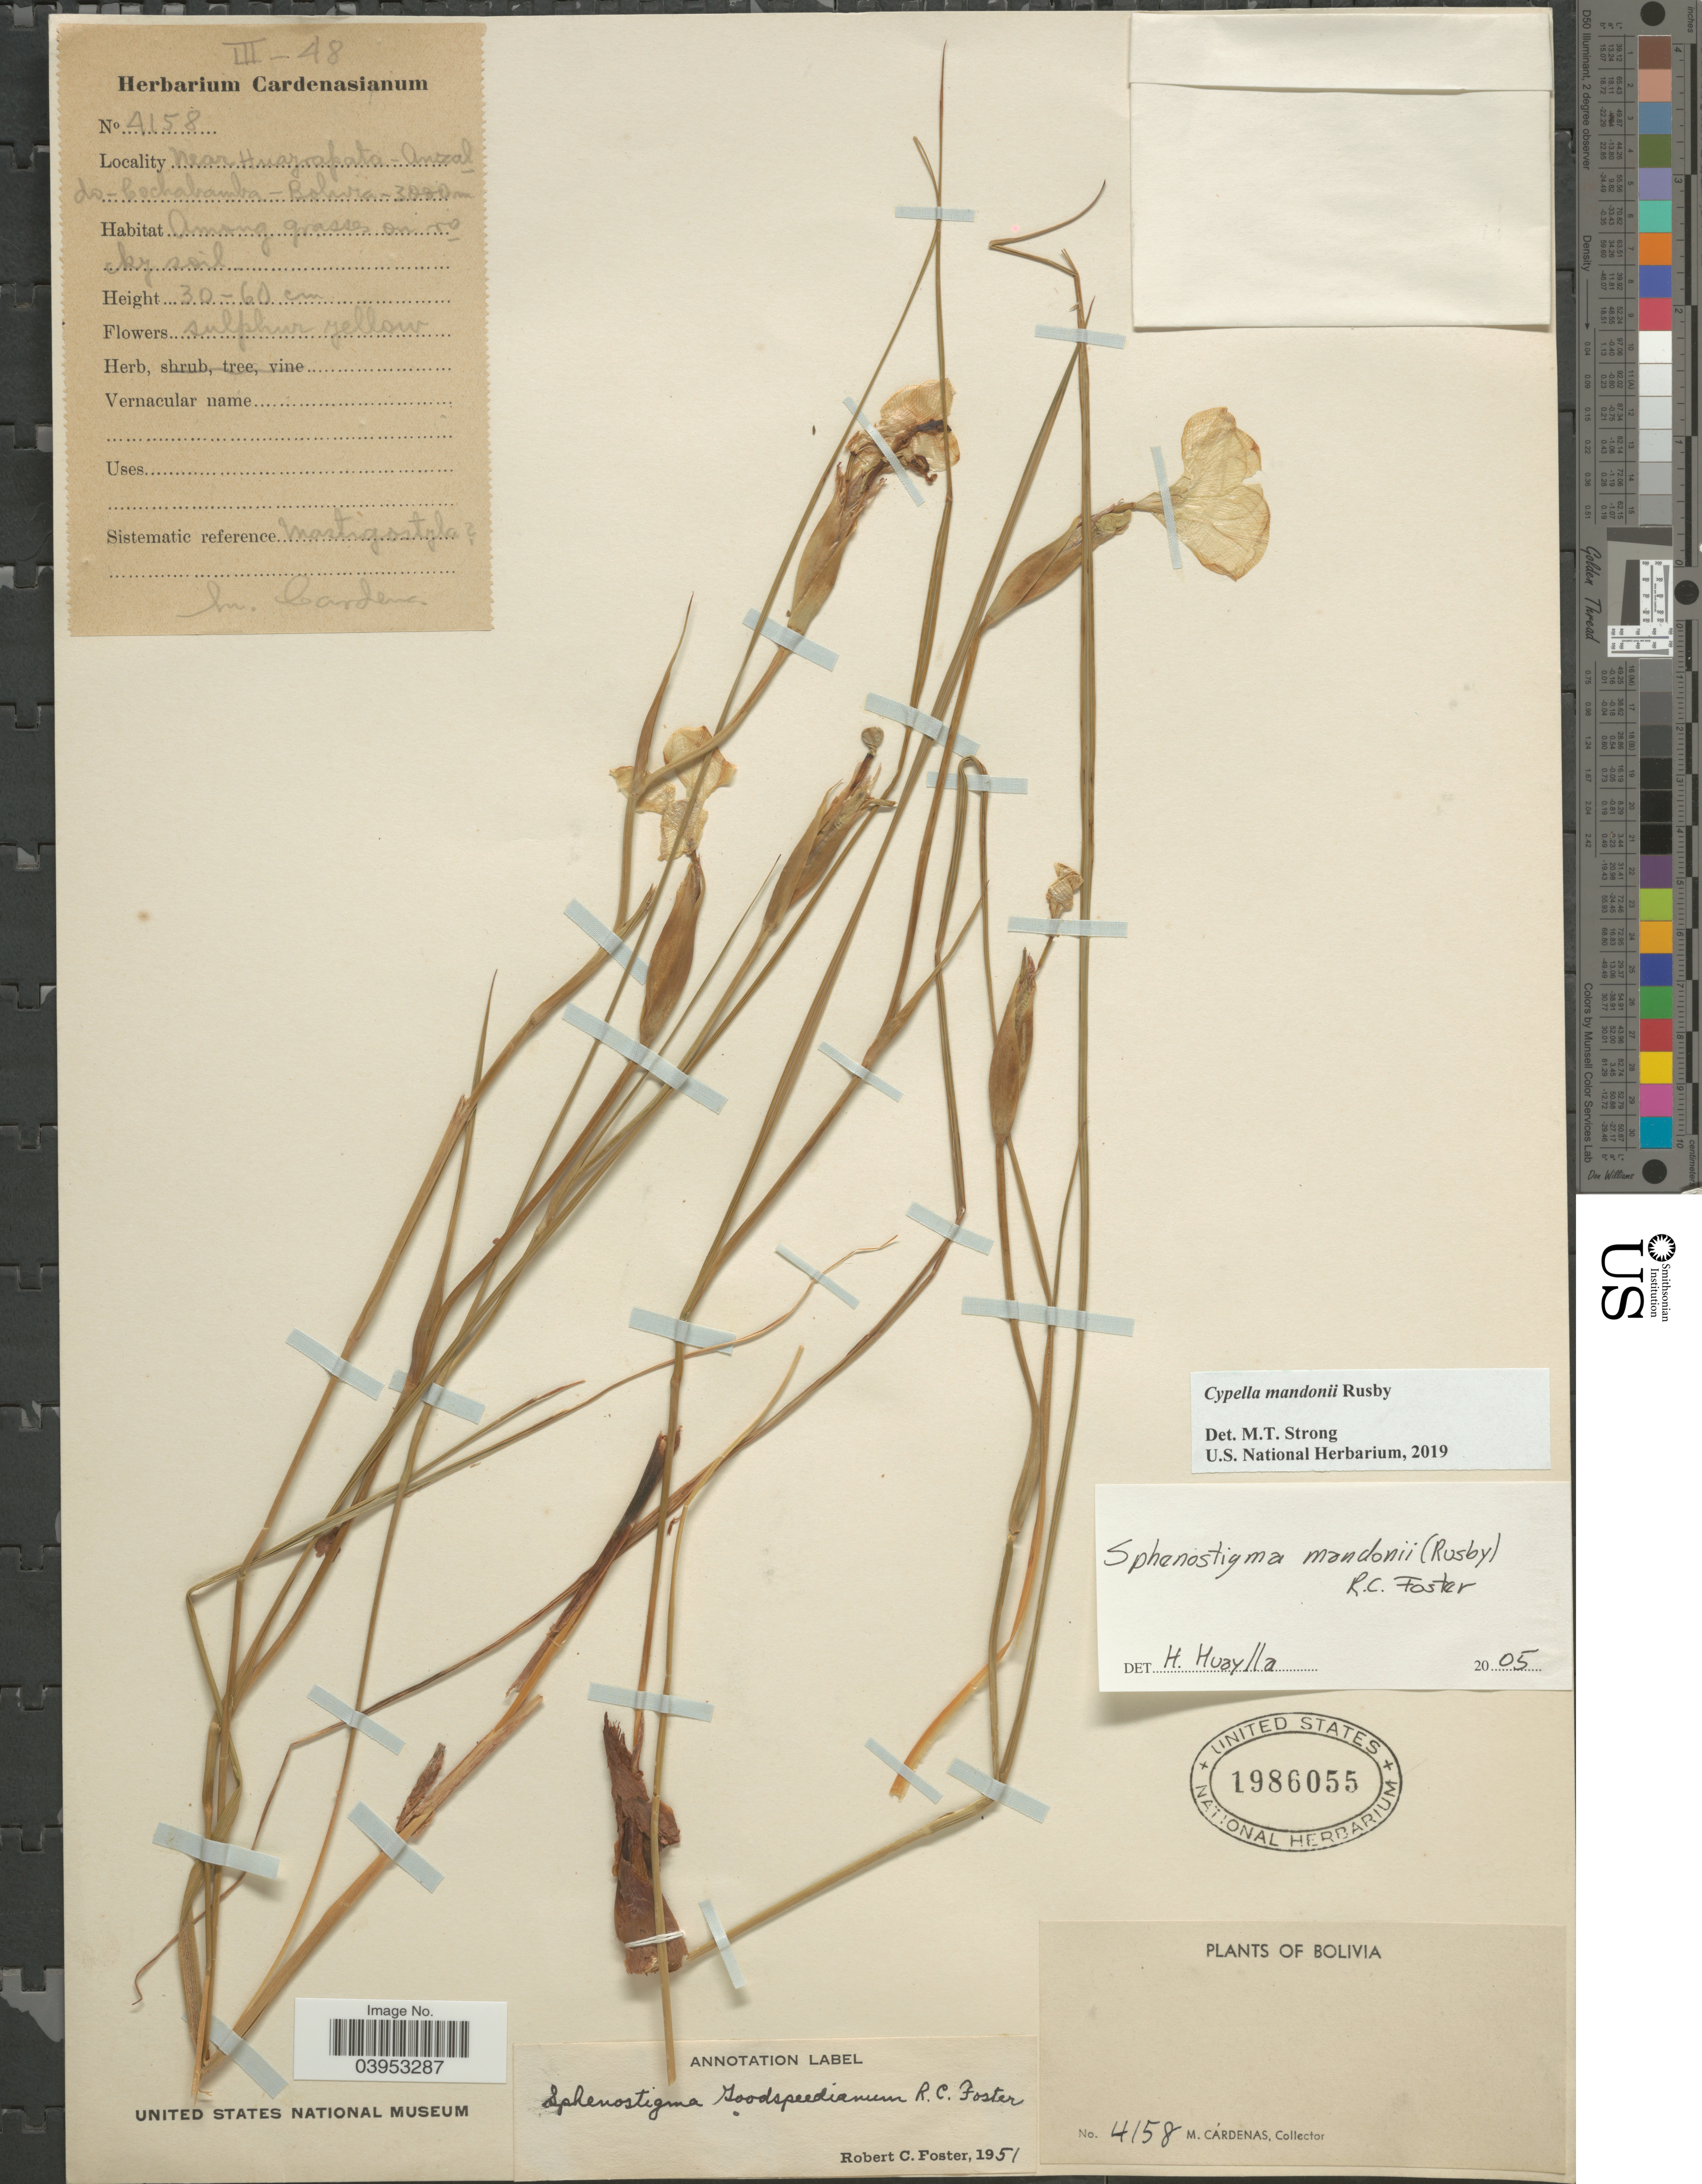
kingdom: Plantae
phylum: Tracheophyta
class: Liliopsida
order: Asparagales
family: Iridaceae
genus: Cypella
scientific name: Cypella mandonii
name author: Rusby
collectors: M. Cárdenas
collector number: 4158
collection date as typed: Transcribed d/m/y: /3/48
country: Bolivia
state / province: Cochabamba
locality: Near Huayrapata - Anzaldo.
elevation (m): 3000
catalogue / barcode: US 1986055